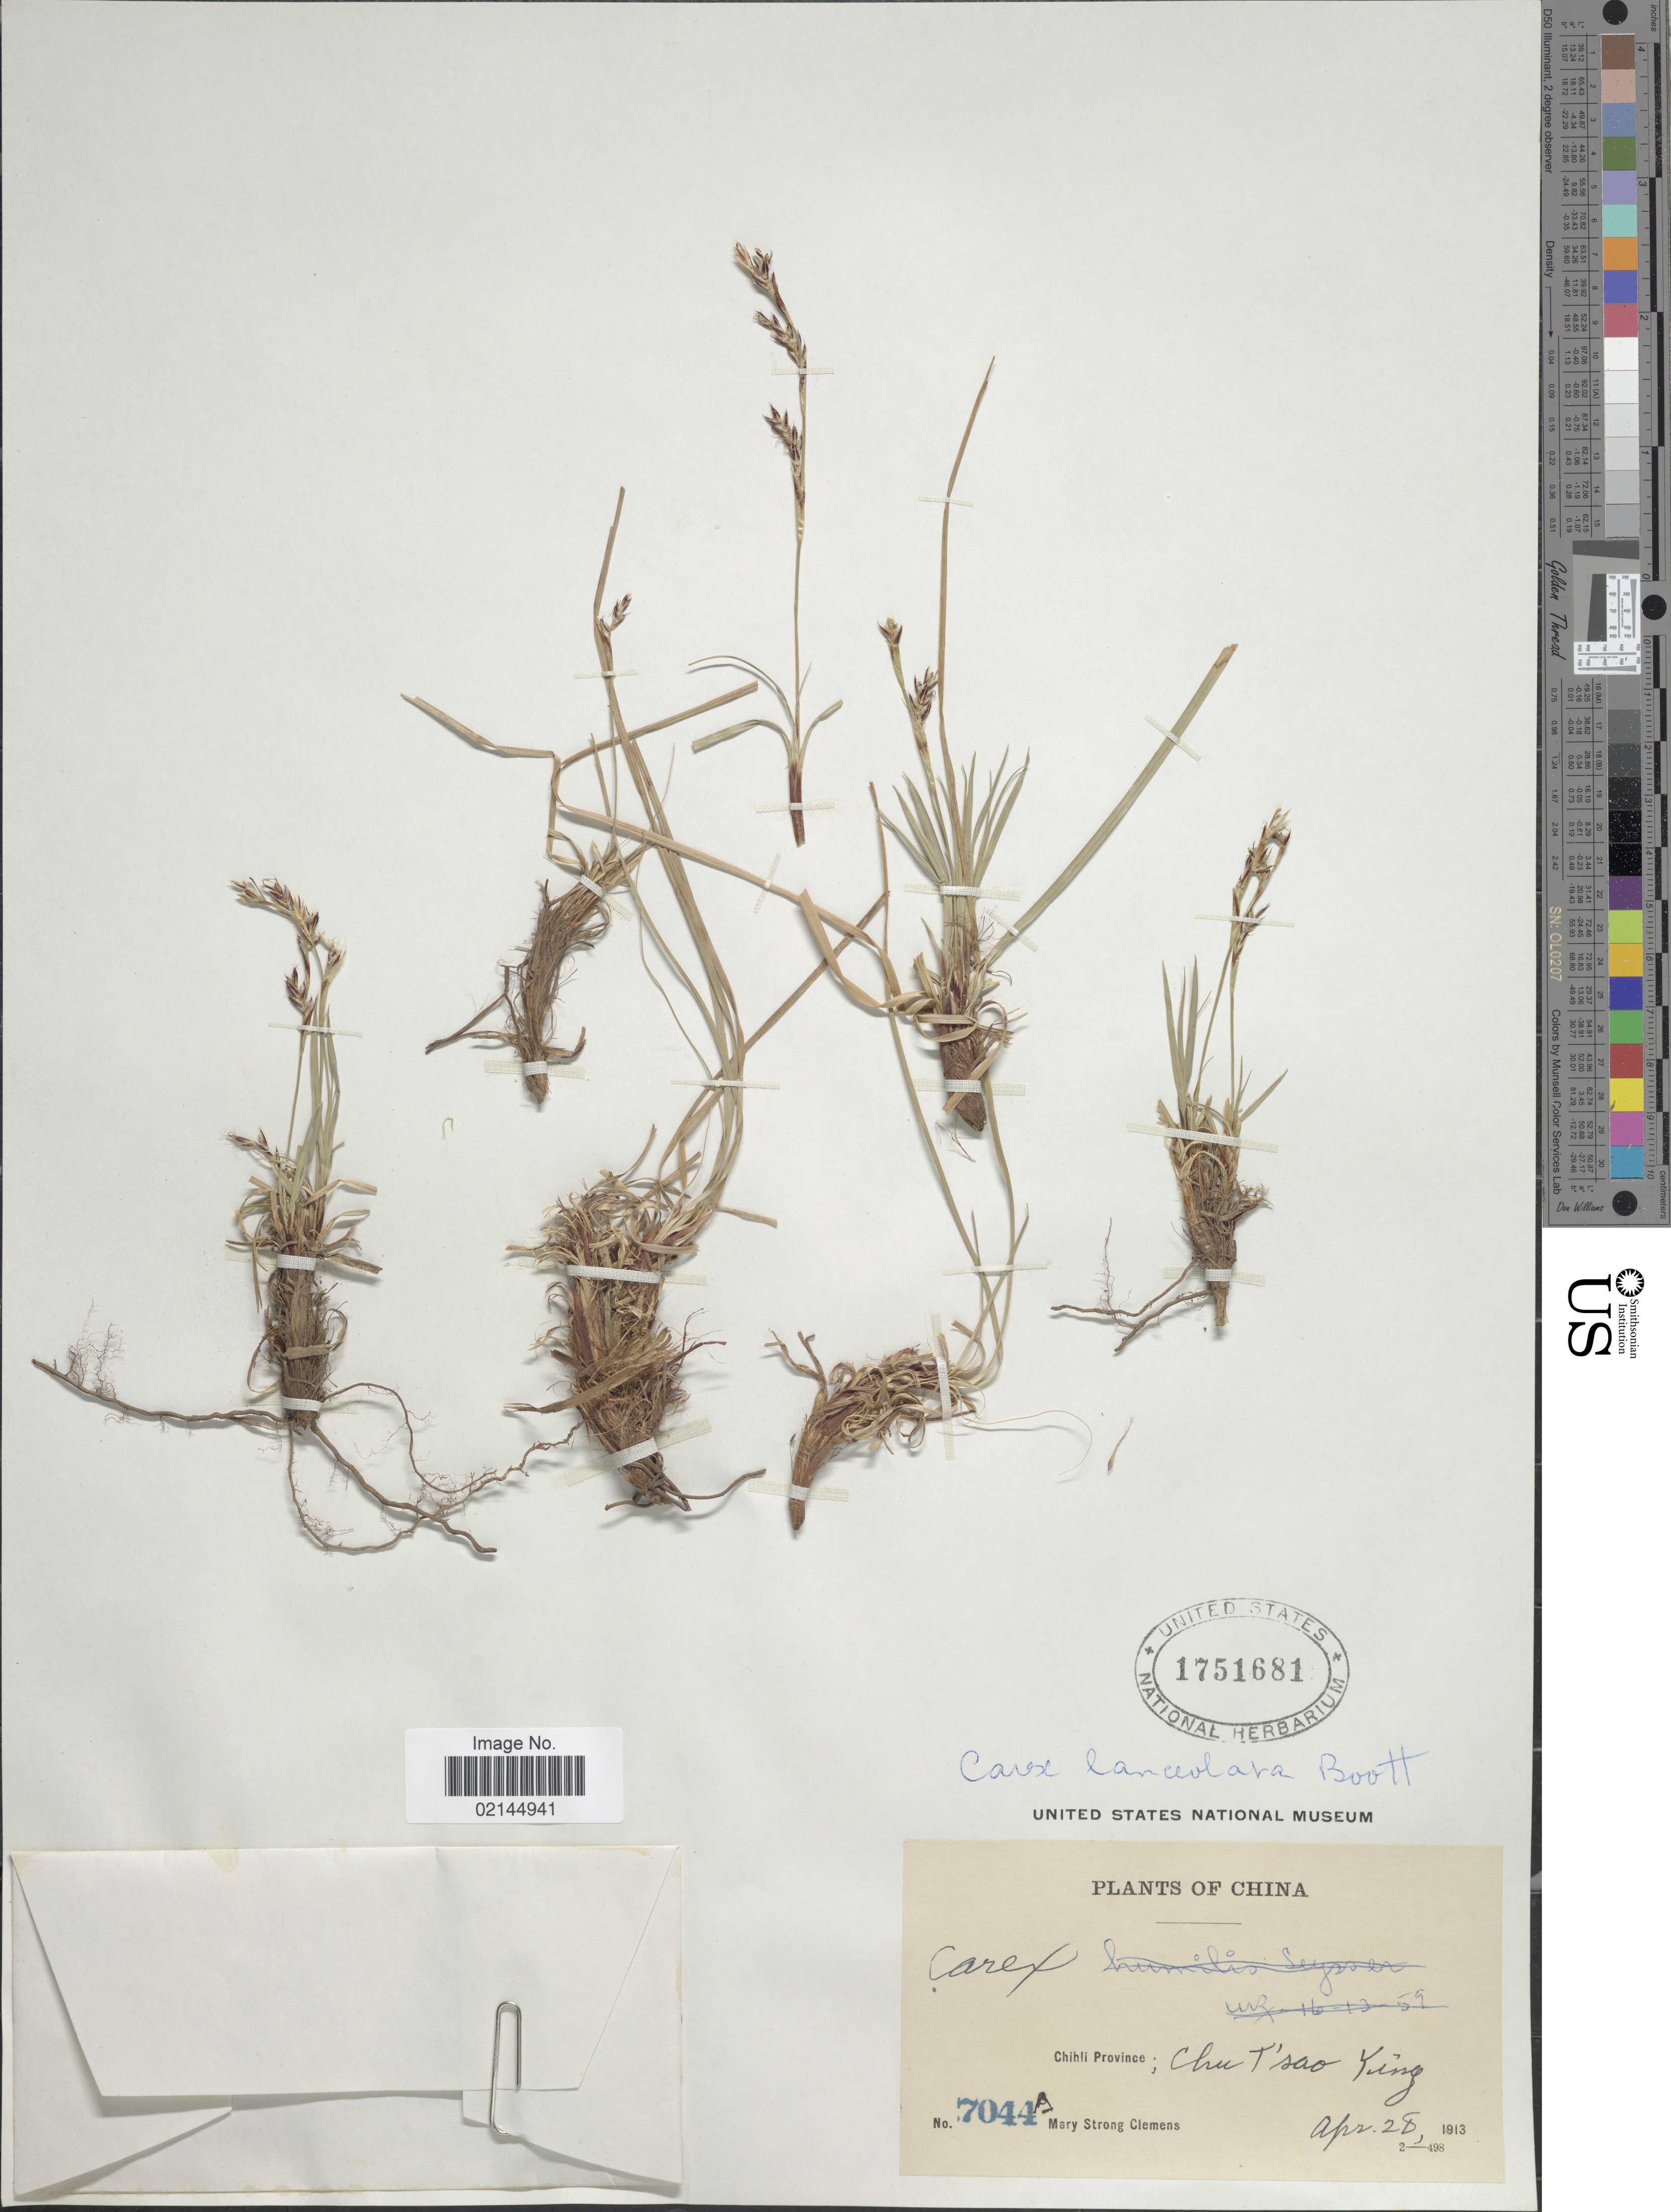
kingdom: Plantae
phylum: Tracheophyta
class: Liliopsida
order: Poales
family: Cyperaceae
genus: Carex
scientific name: Carex lanceolata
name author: Boott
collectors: M. S. Clemens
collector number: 7044g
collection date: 1913-04-28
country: China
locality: Chihli Province; Chu T'sao Ying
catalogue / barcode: US 1751681